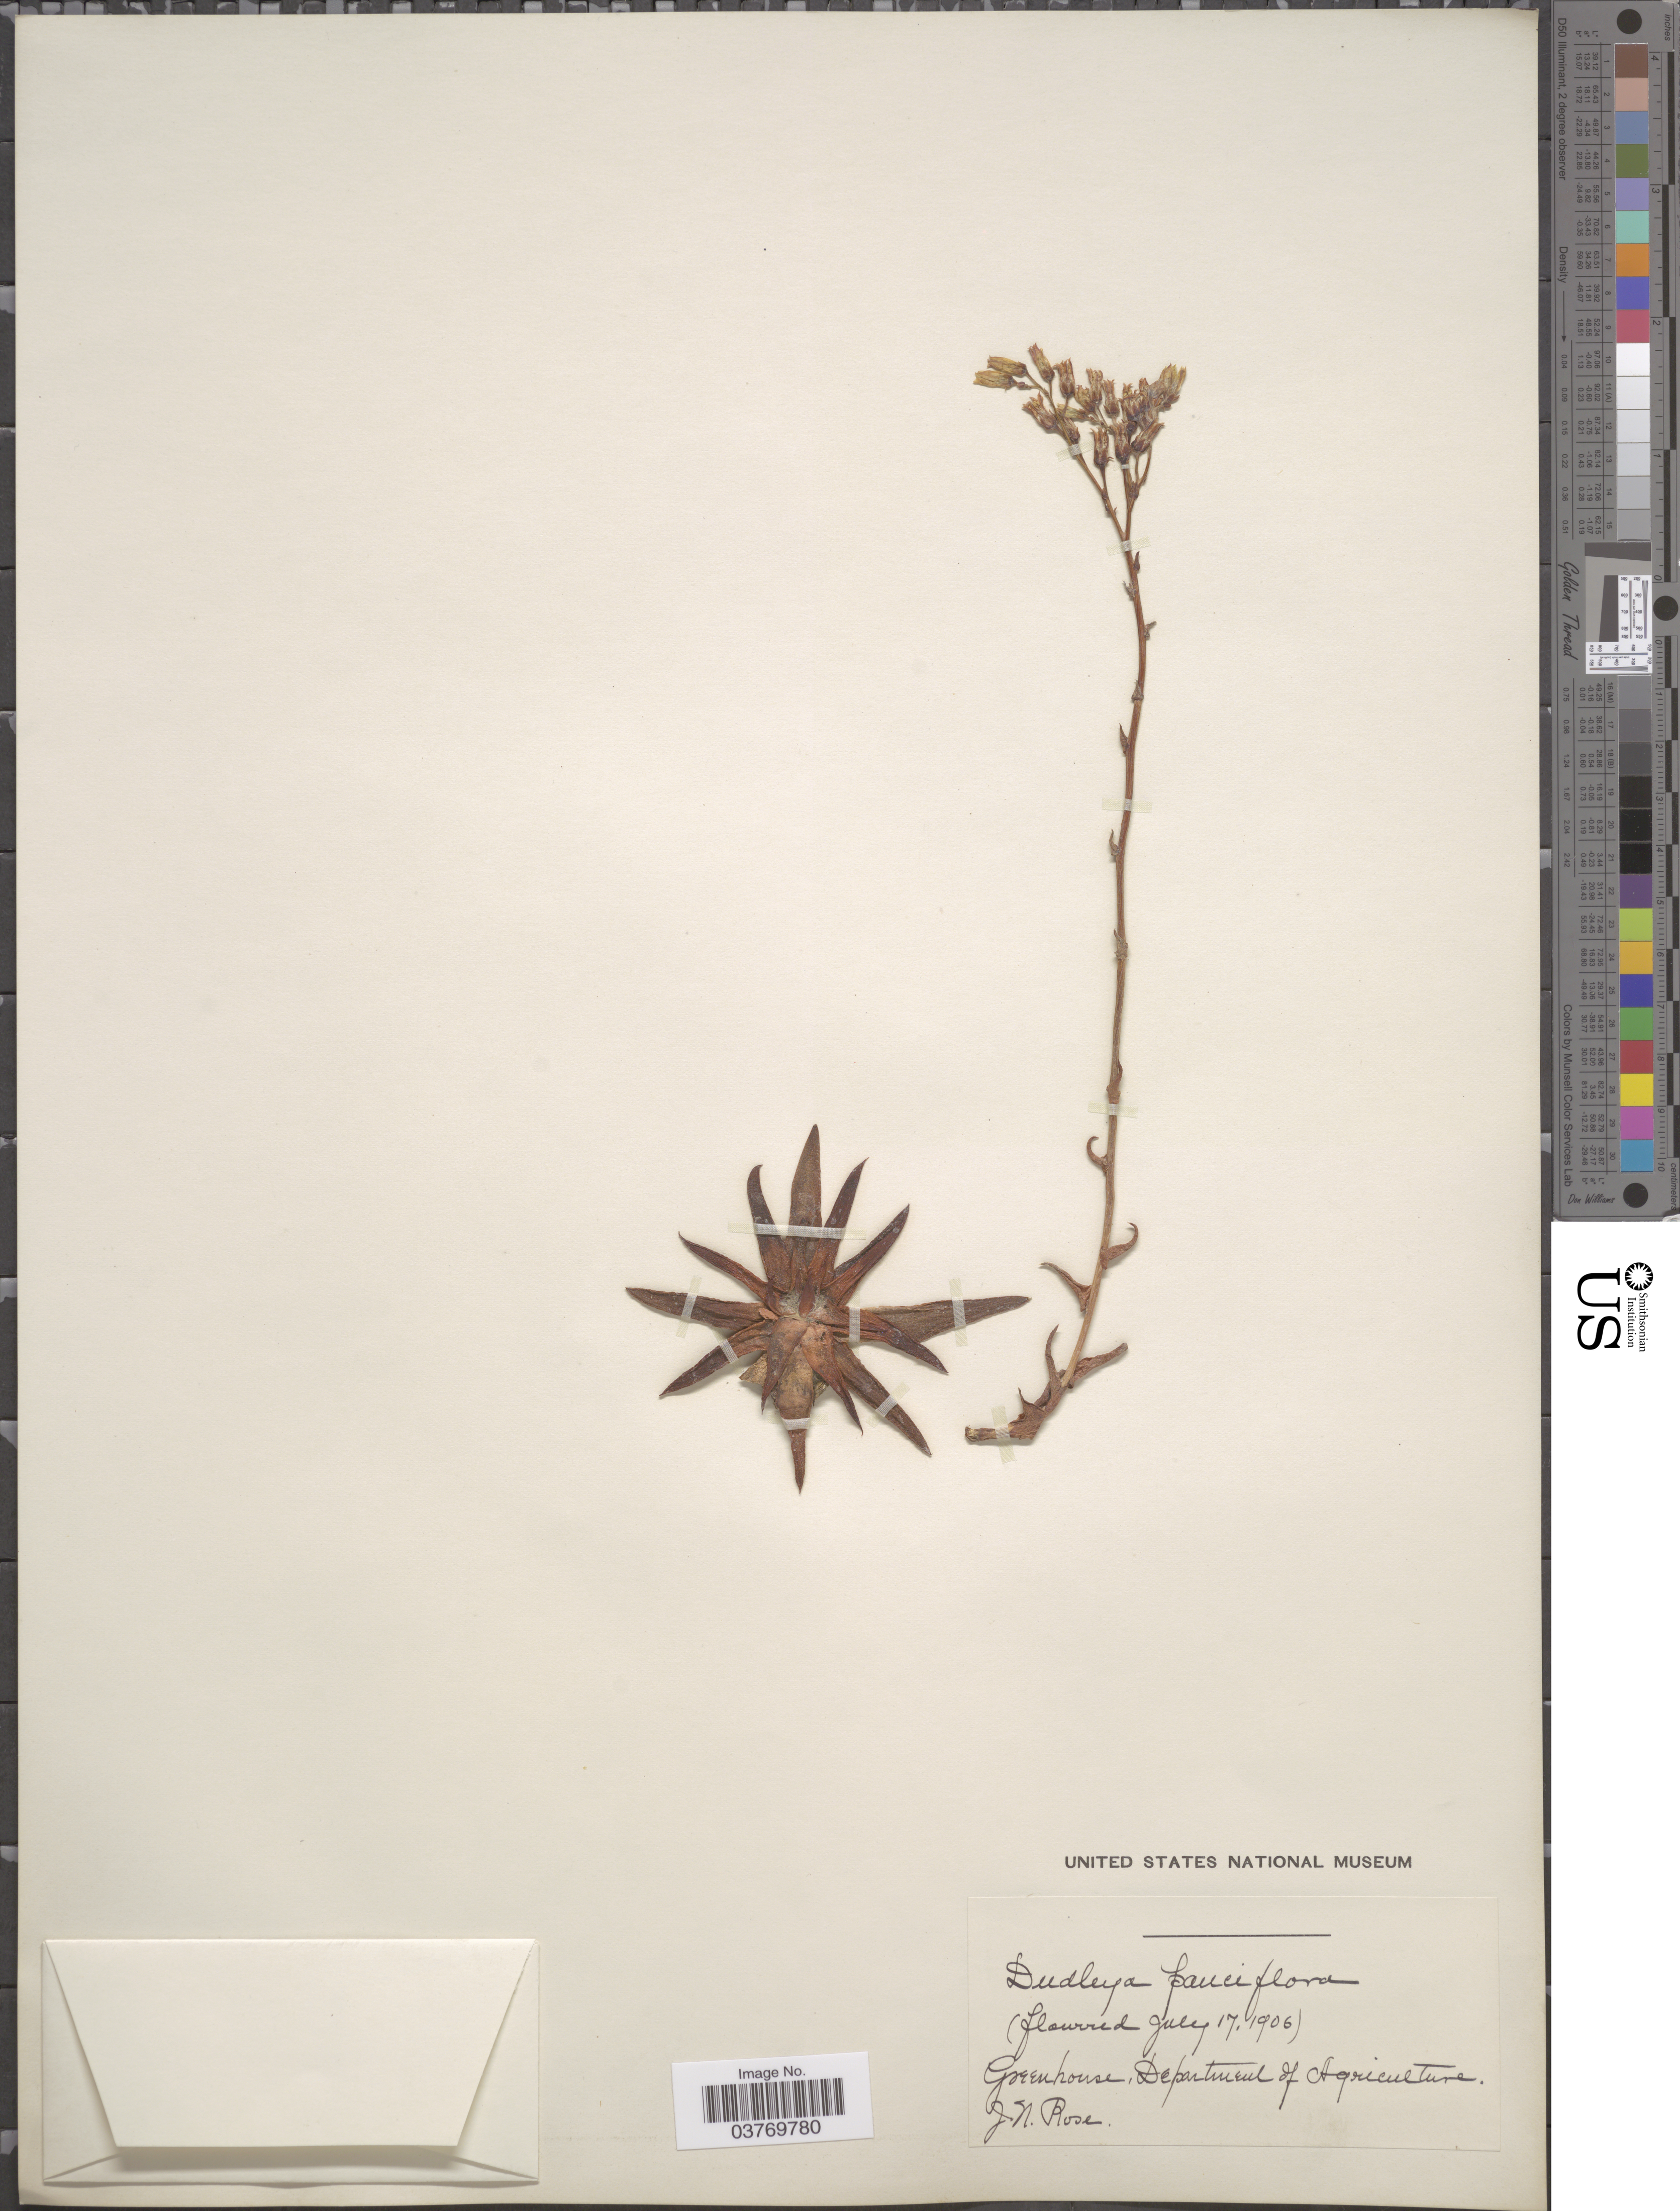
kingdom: Plantae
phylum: Tracheophyta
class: Magnoliopsida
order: Saxifragales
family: Crassulaceae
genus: Dudleya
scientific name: Dudleya pauciflora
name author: Rose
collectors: J. N. Rose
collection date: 1906-07-17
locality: Greenhouse Department of Agriculture.